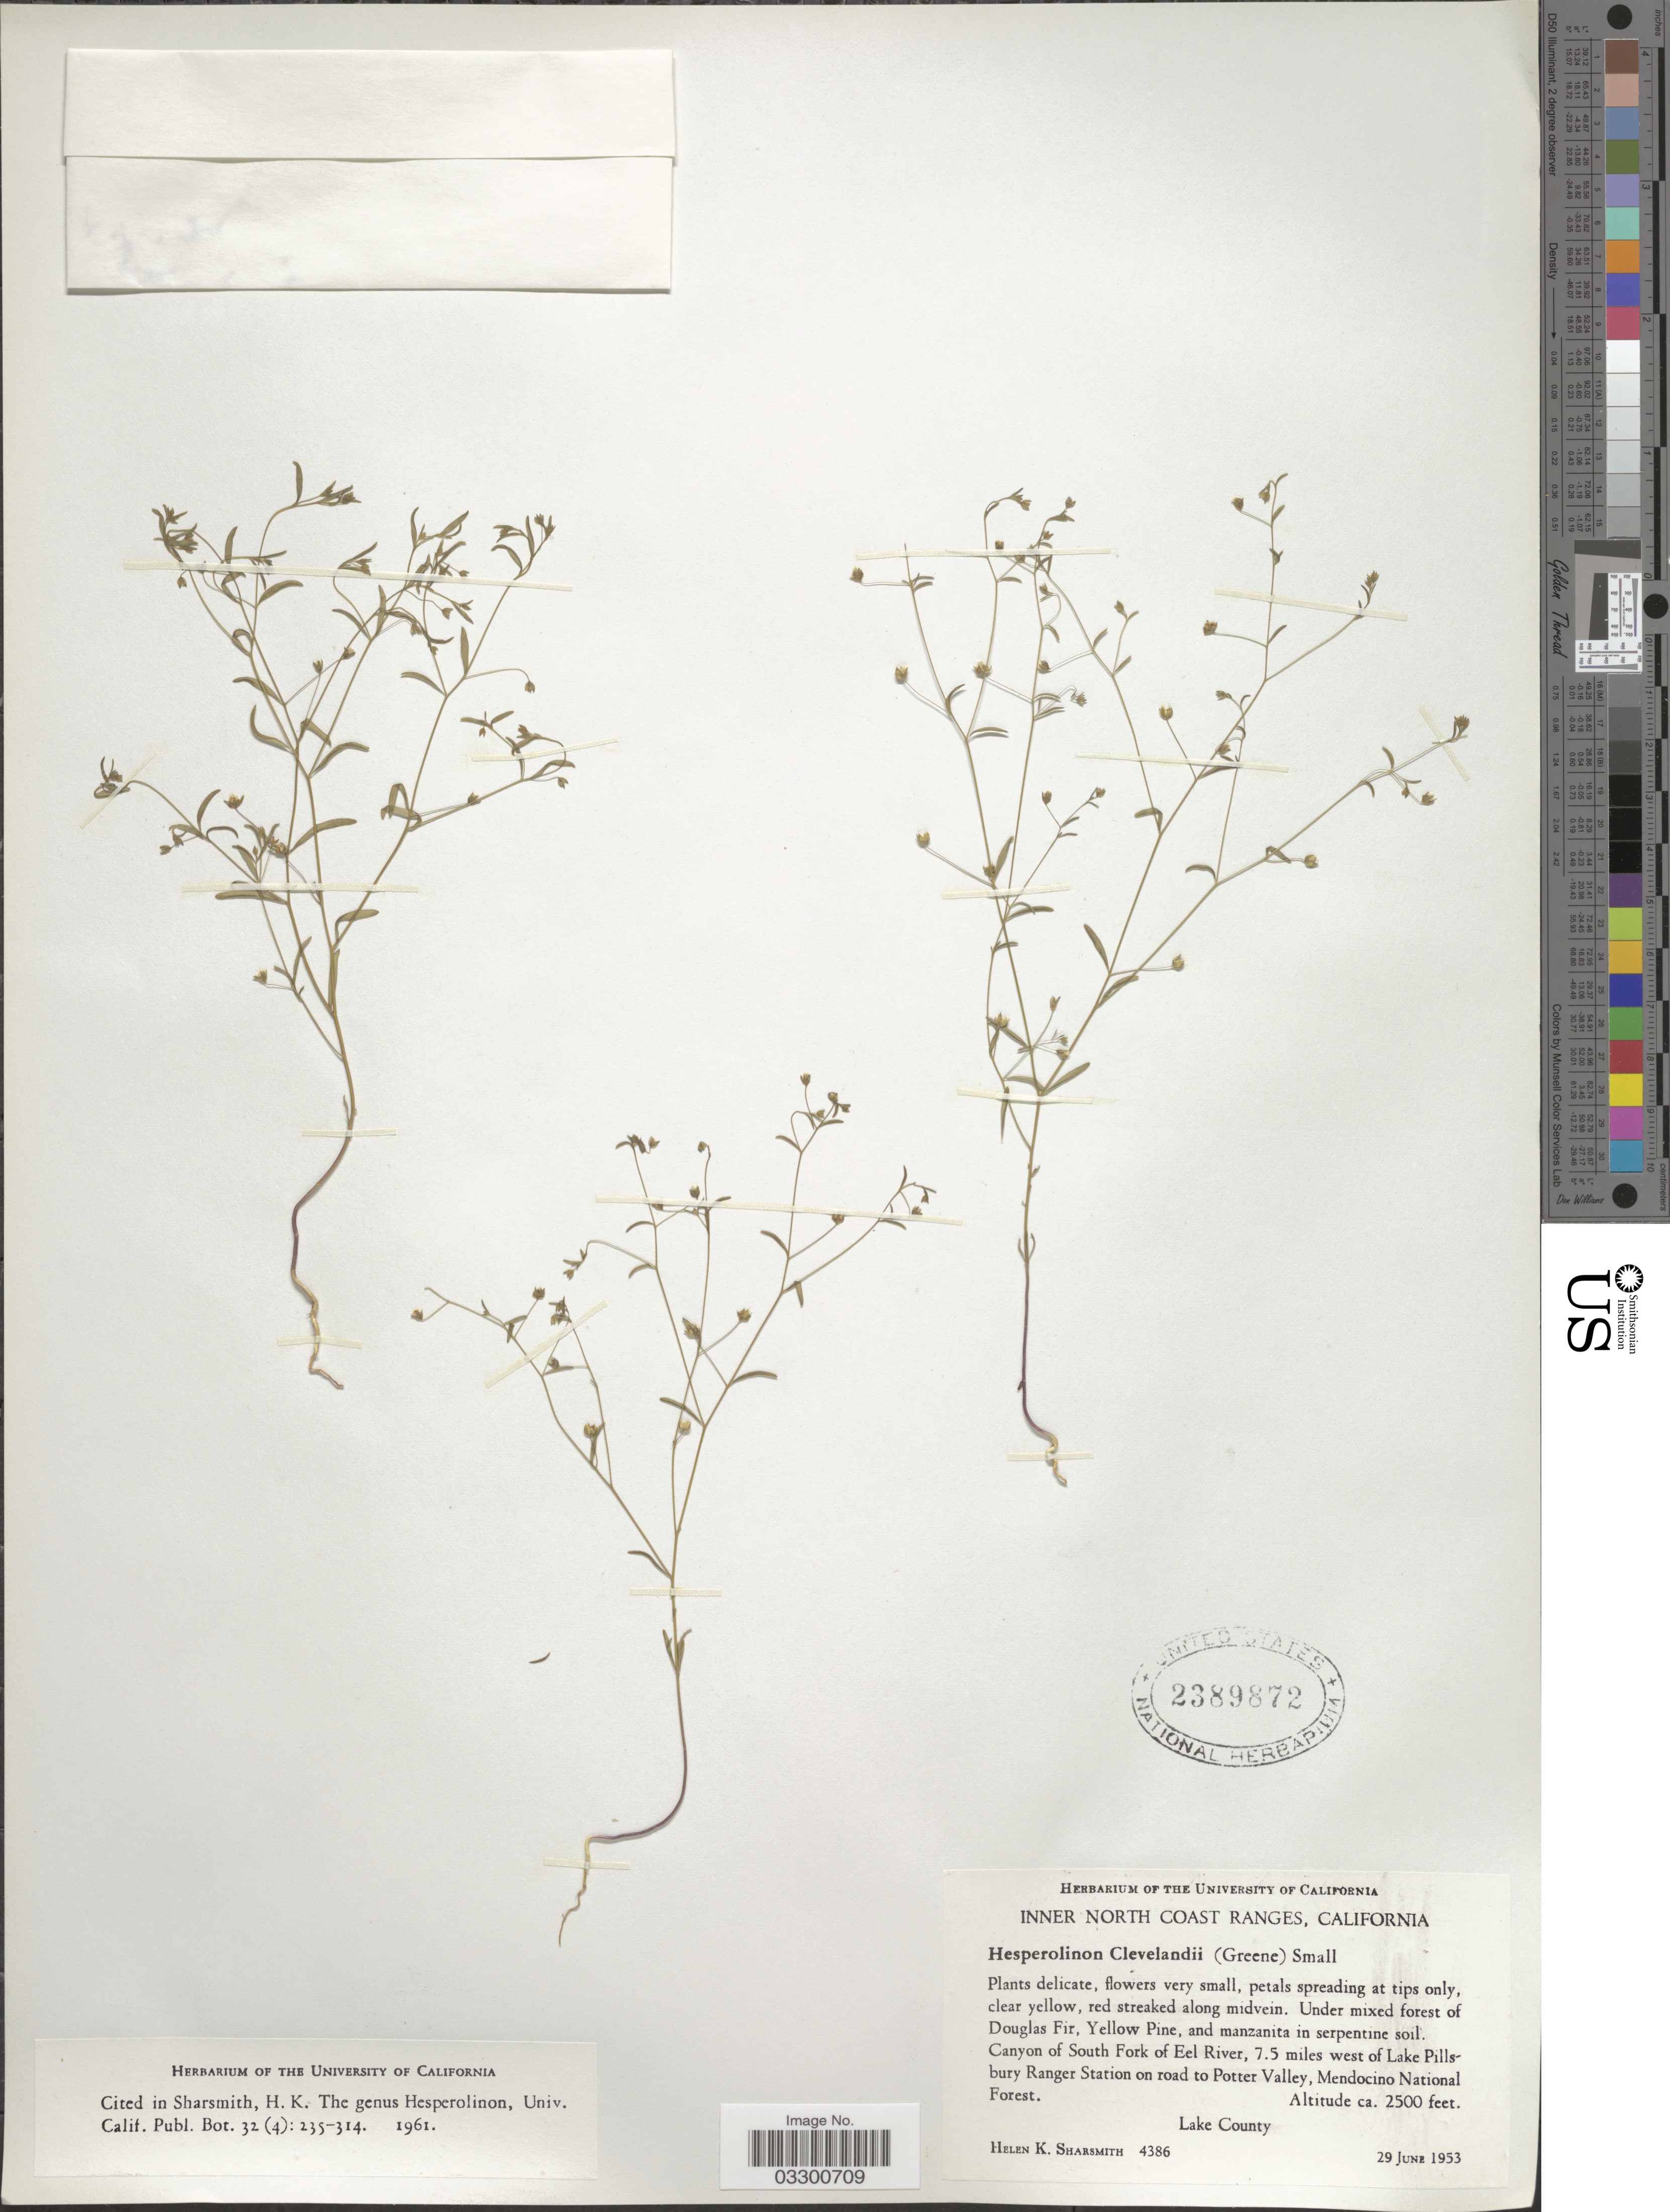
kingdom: Plantae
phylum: Tracheophyta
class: Magnoliopsida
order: Malpighiales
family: Linaceae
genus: Linum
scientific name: Linum clevelandii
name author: Greene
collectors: H. Sharsmith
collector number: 4386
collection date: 1953-06-29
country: United States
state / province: California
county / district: Lake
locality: Inner North Coast Ranges. Canyon of South Fork of Eel River, 7.5 miles west of Lake Pillsbury Ranger Statio on road to Potter Valley, Mendocino National Forest. Lake County.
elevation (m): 762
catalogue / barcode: US 2389872